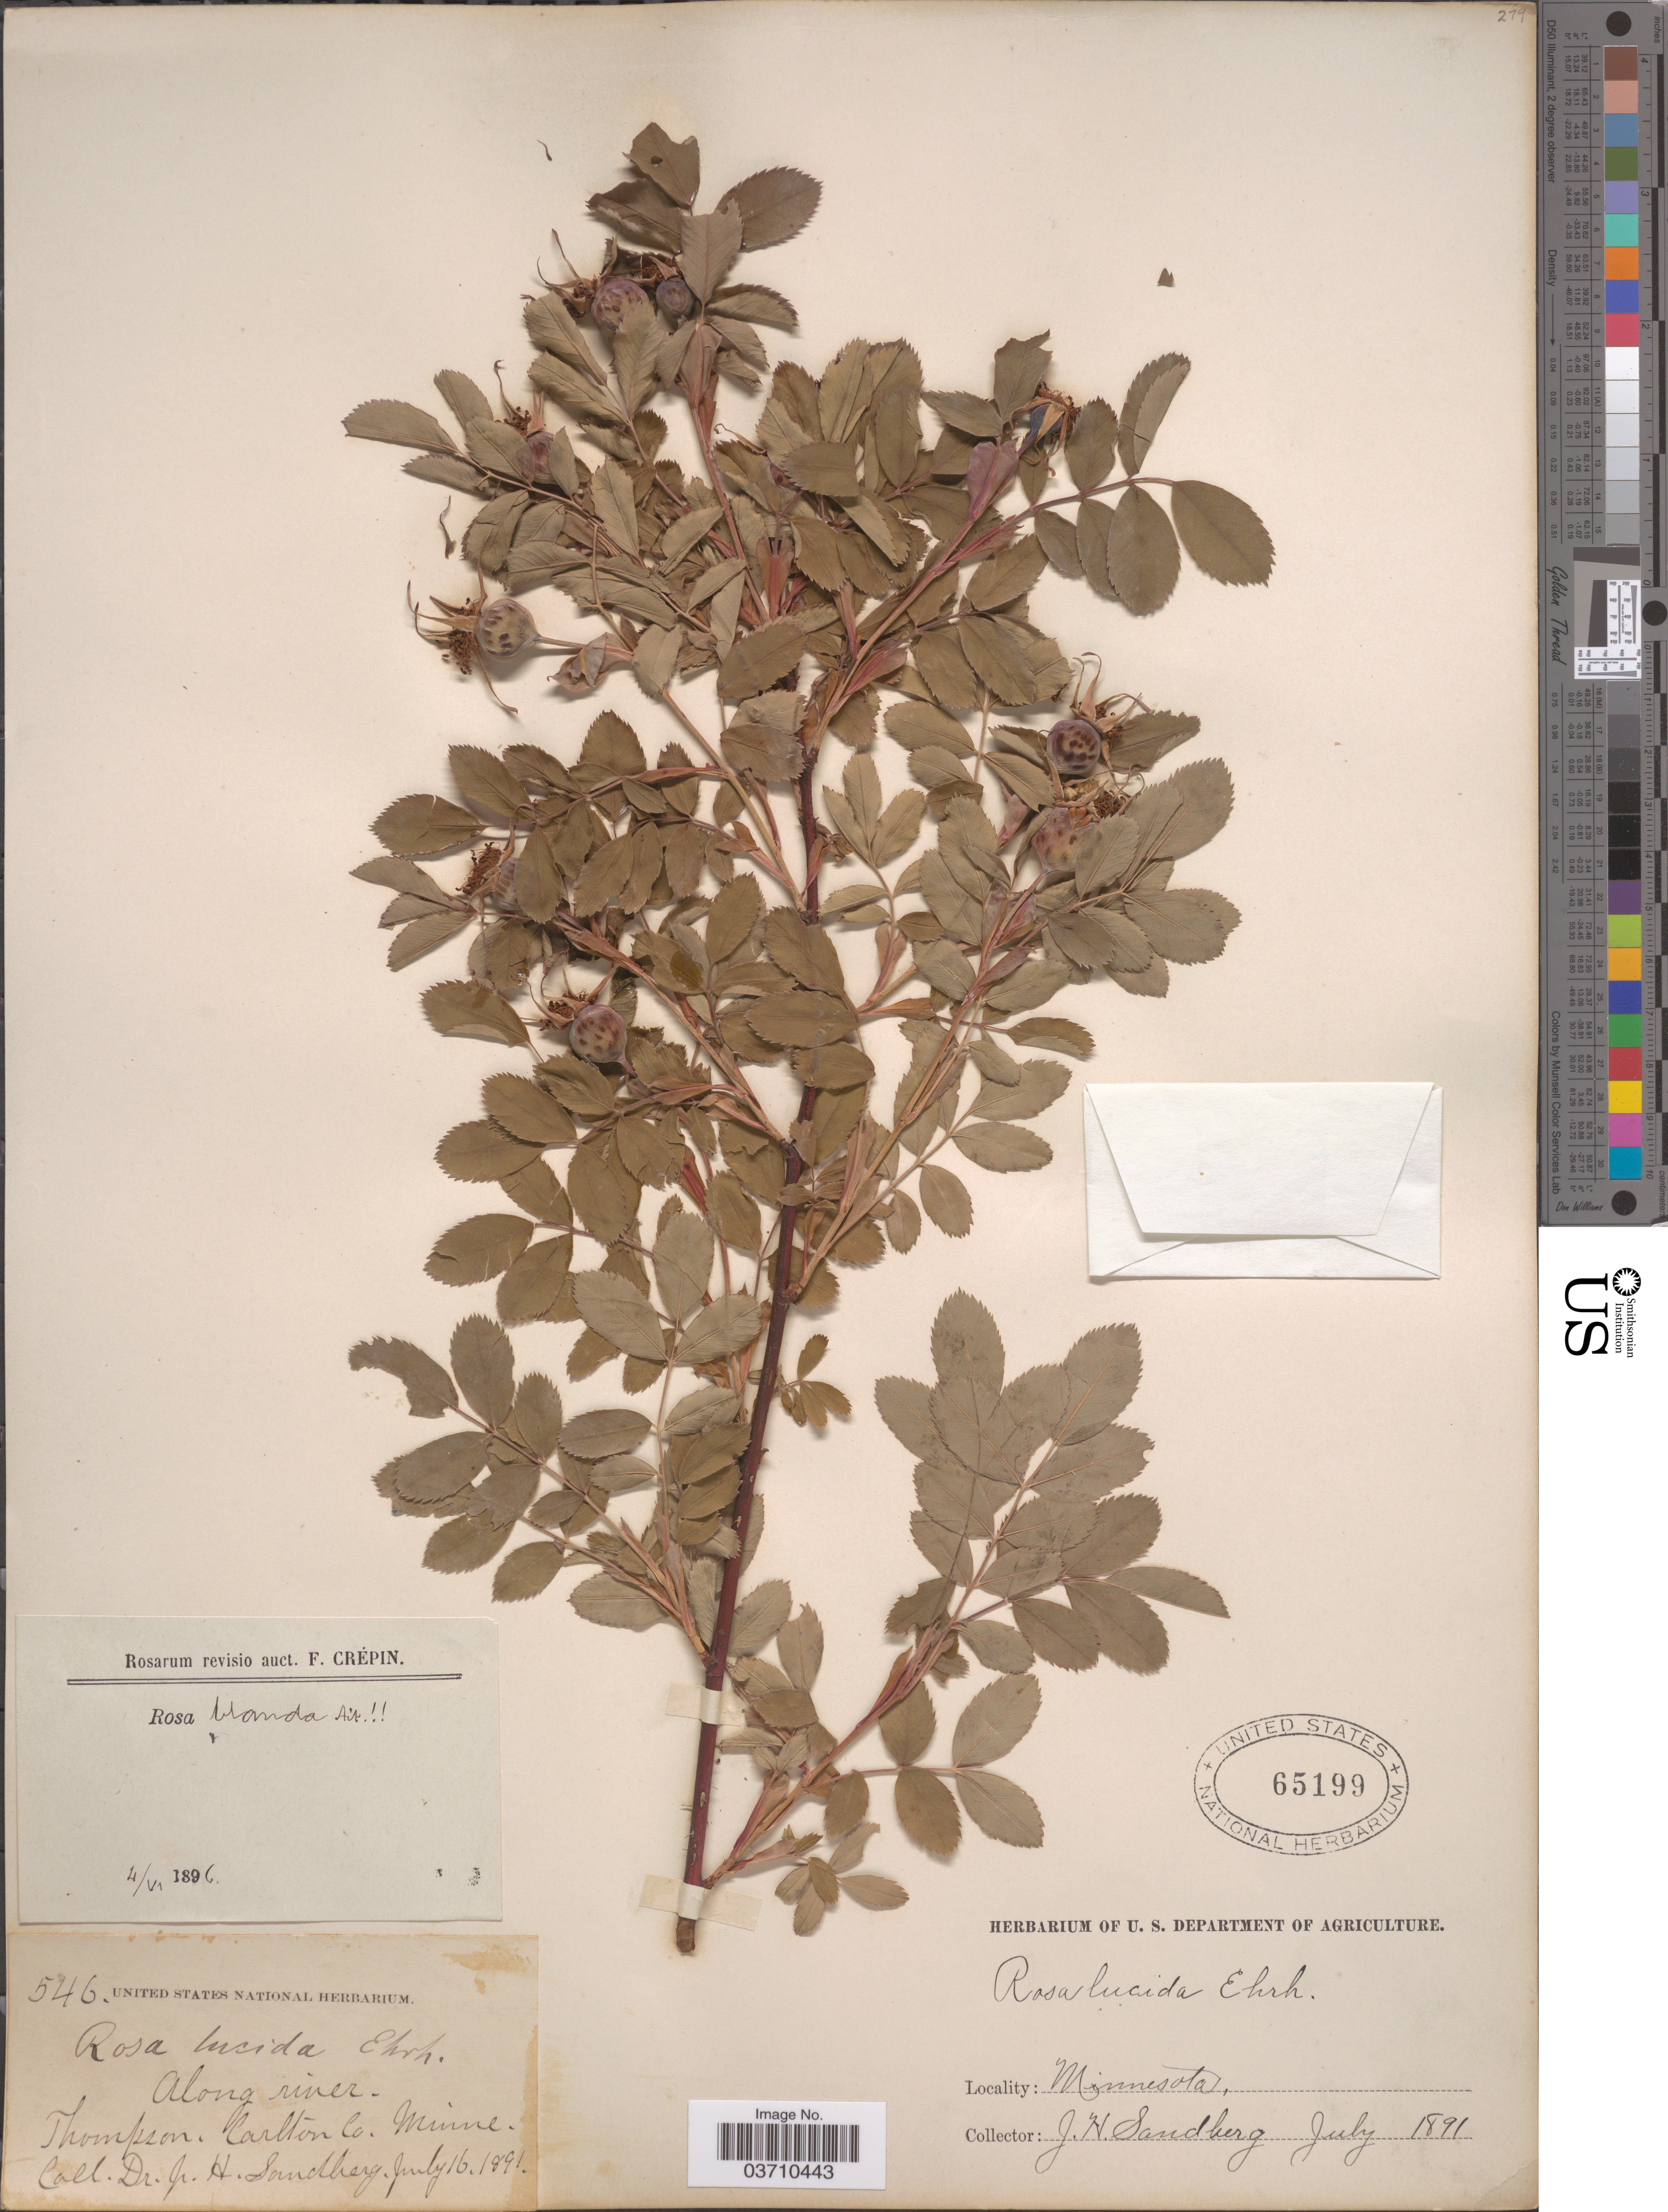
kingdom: Plantae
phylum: Tracheophyta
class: Magnoliopsida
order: Rosales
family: Rosaceae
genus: Rosa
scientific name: Rosa blanda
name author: Aiton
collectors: J. H. Sandberg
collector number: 546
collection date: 1891-07-16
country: United States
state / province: Minnesota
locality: Along river. Thompson, Carlton Co.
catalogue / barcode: US 65199